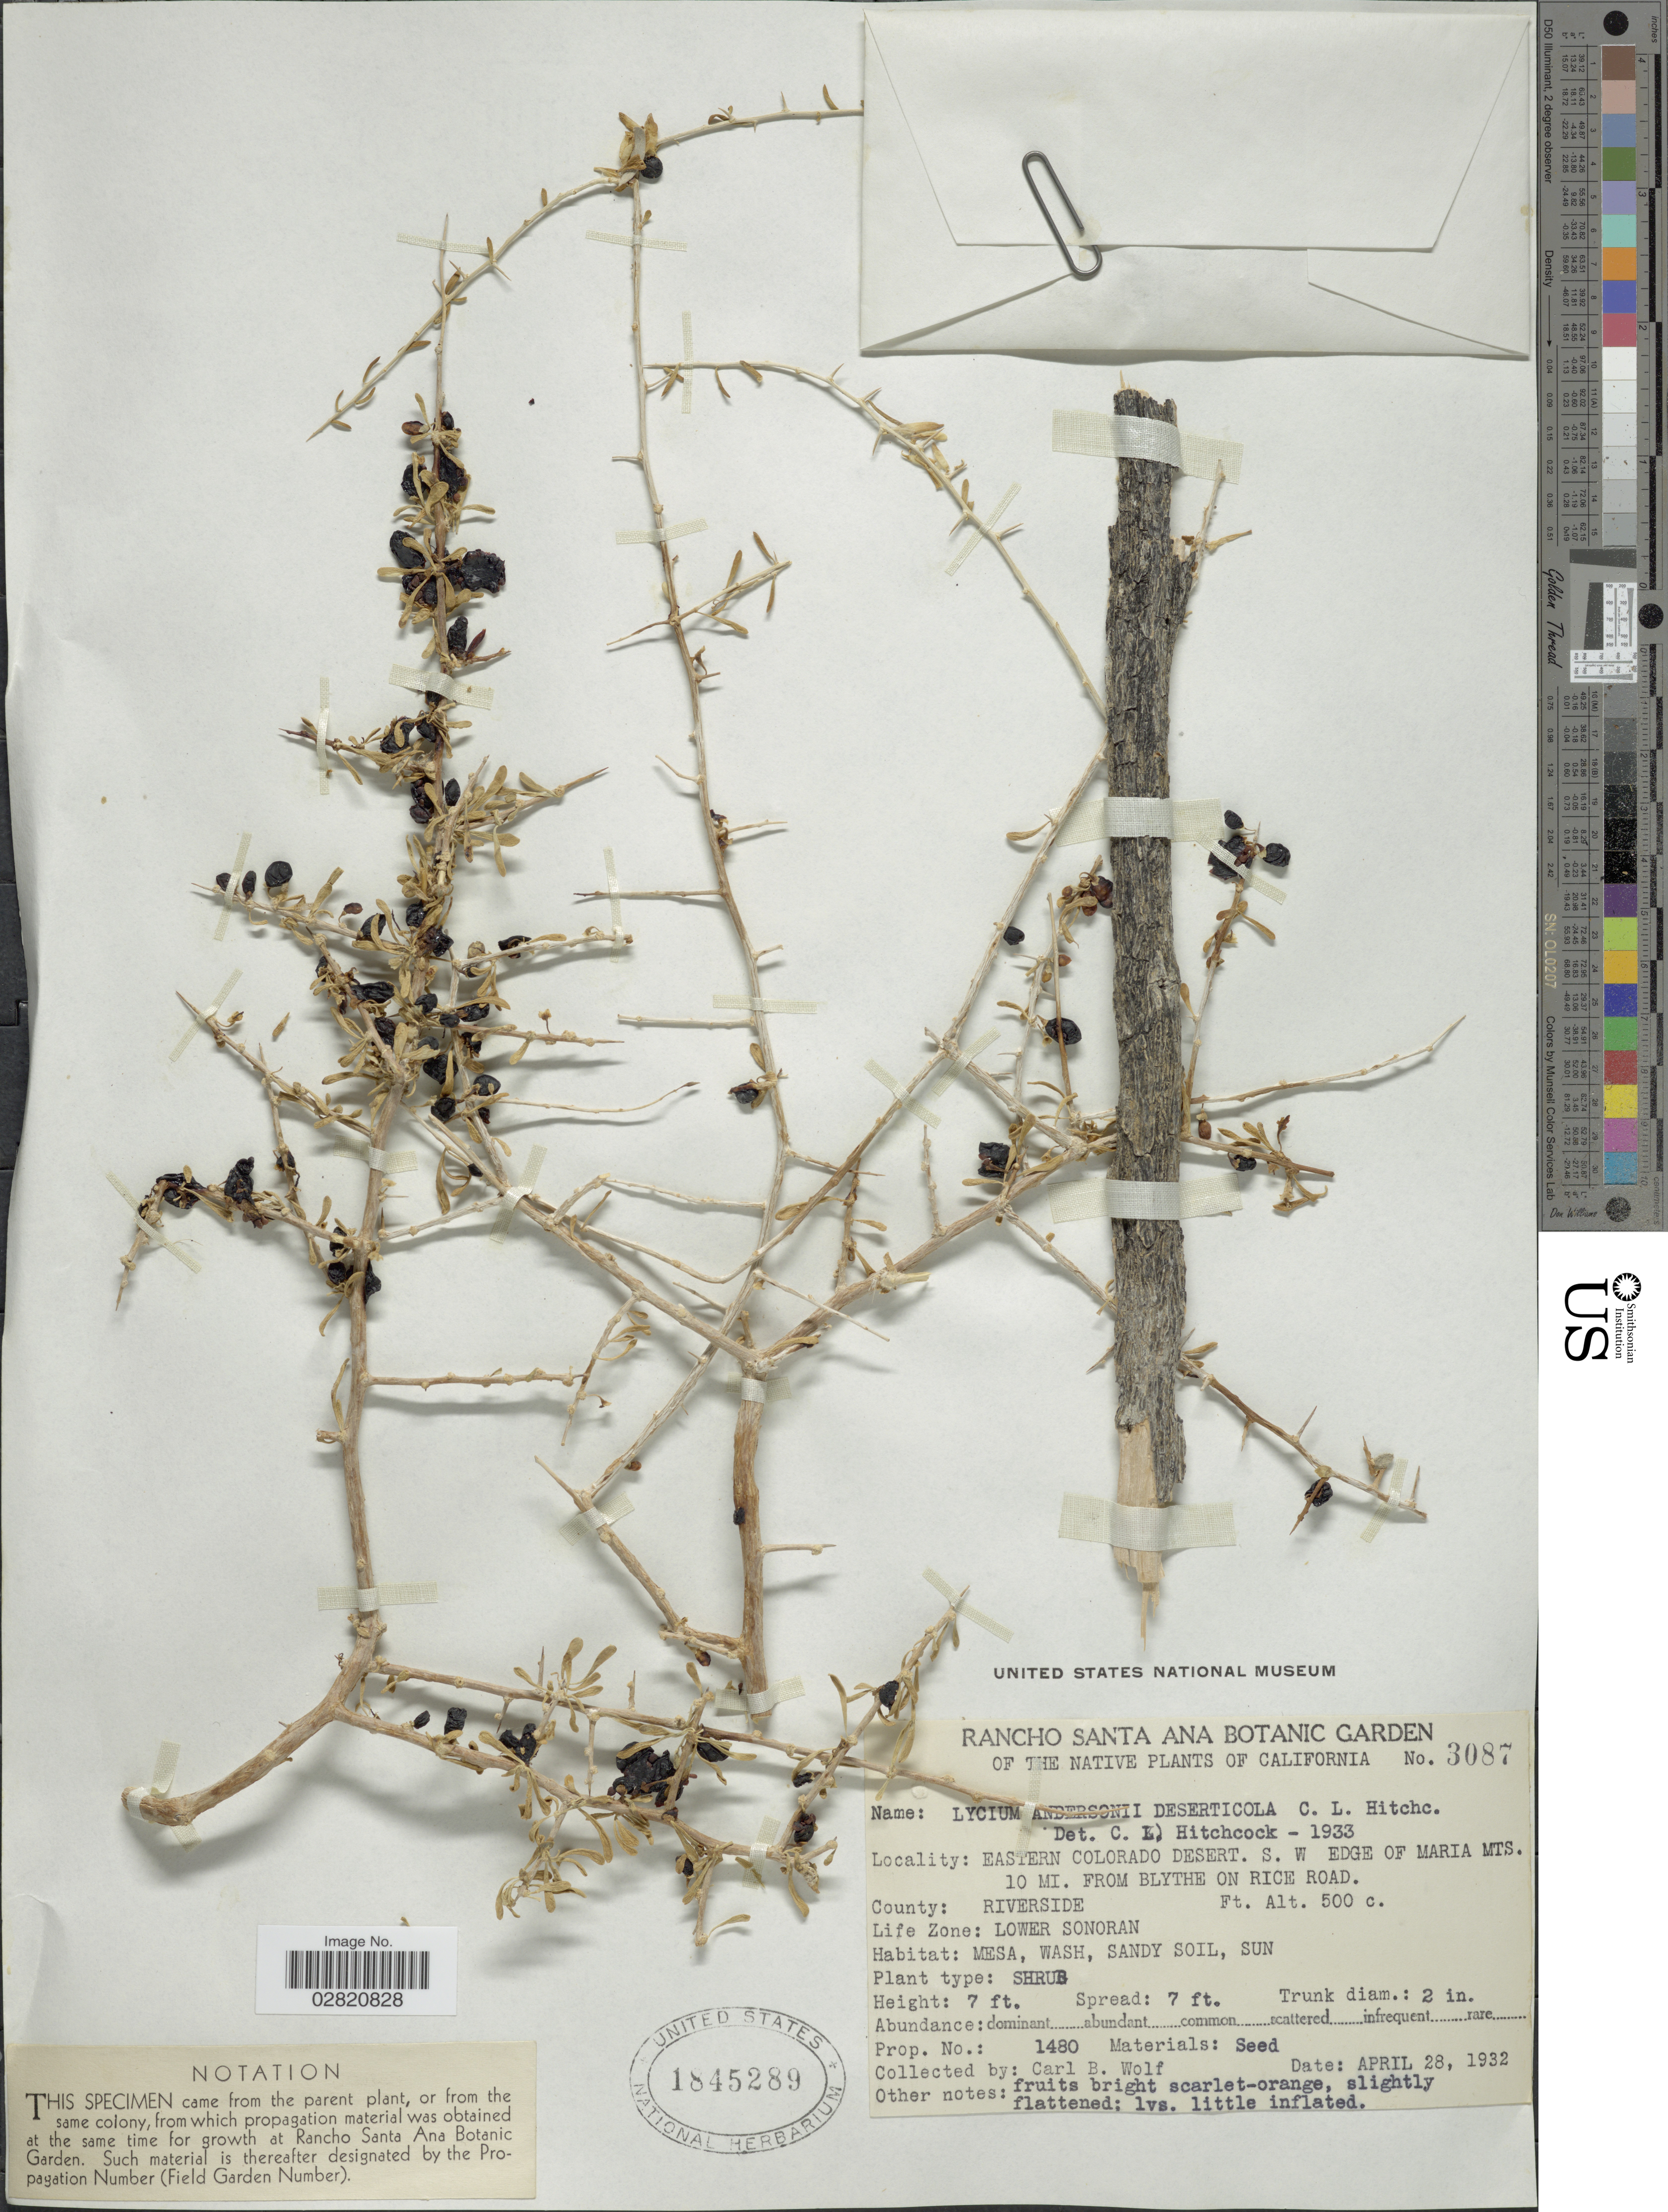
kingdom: Plantae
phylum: Tracheophyta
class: Magnoliopsida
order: Solanales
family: Solanaceae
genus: Lycium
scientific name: Lycium andersonii f. deserticola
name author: C.L. Hitchc.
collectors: C. B. Wolf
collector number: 3087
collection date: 1932-04-28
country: United States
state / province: California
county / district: Riverside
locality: Eastern Colorado Desert. S. W. Edge of Maria Mts. 10 mi. from Blythe on rice road. County: riverside. Life Zone: Lower Sonoran.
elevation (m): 152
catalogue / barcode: US 1845289